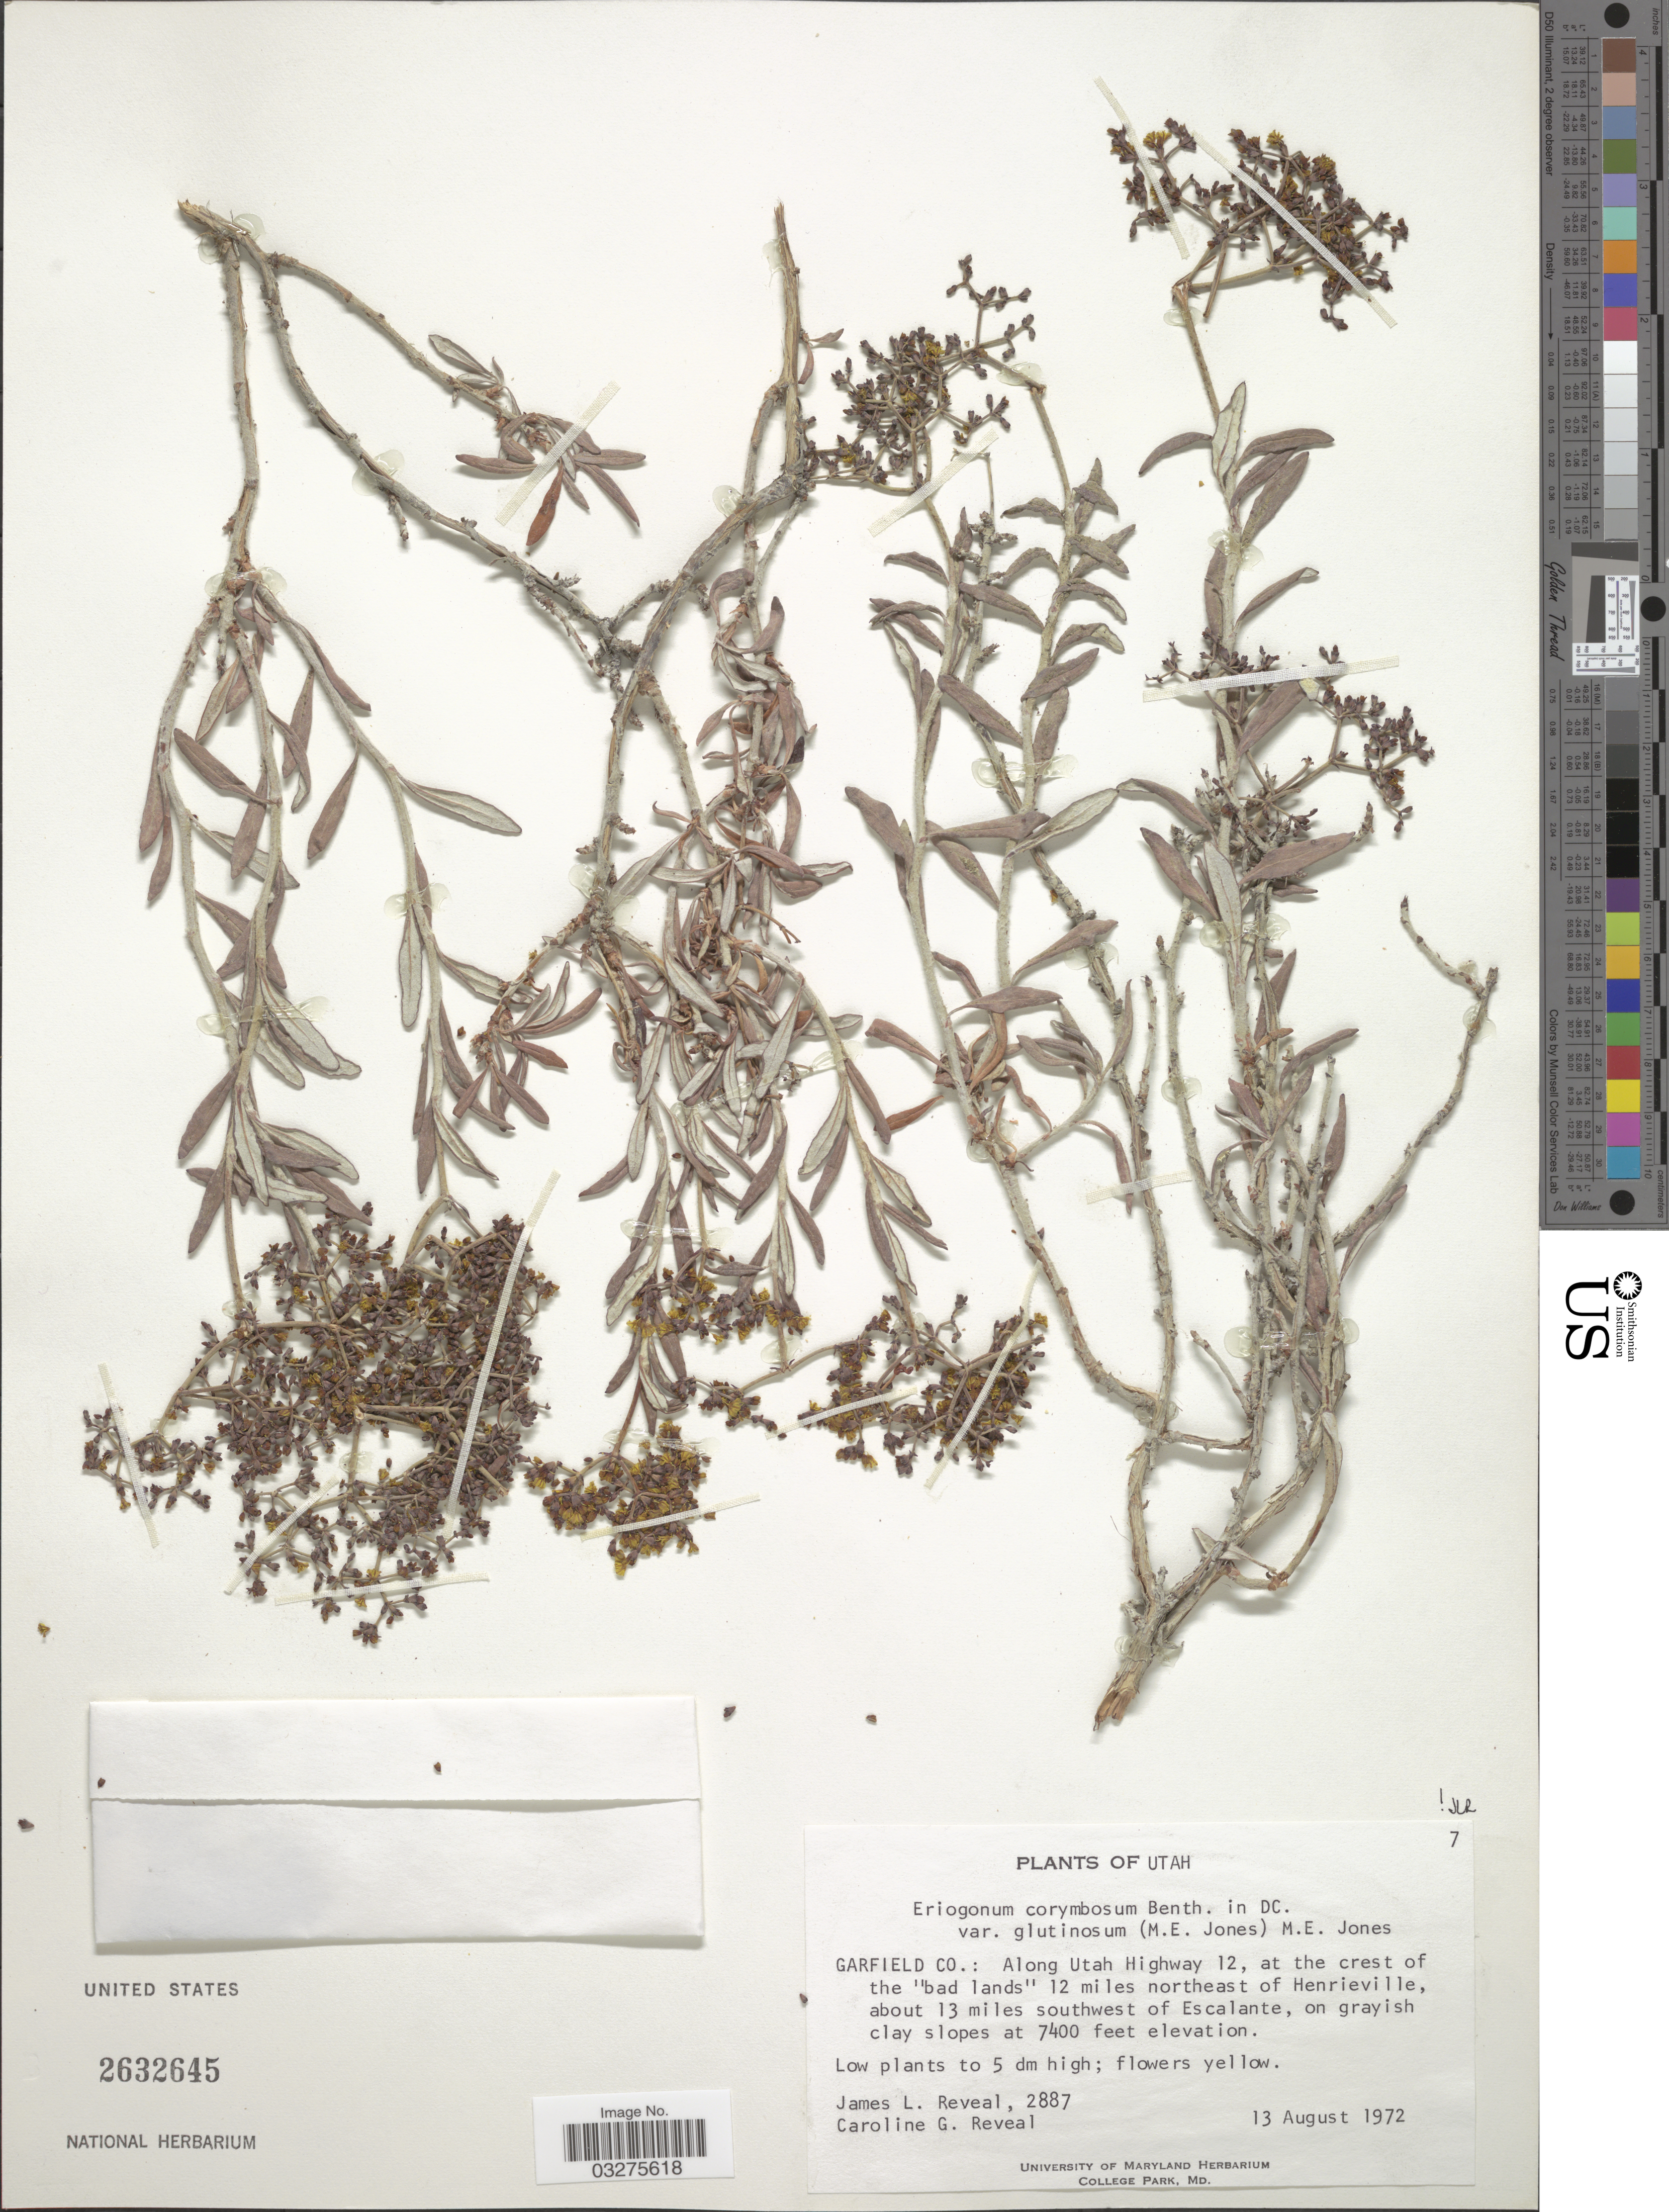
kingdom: Plantae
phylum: Tracheophyta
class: Magnoliopsida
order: Caryophyllales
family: Polygonaceae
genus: Eriogonum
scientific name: Eriogonum corymbosum var. glutinosum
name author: (M.E. Jones) M.E. Jones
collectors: J. L. Reveal & C. G. Reveal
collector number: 2887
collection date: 1972-08-13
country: United States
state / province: Utah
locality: Garfield Co.: Along Utah Highway 12, at the crest of the "bad lands" 12 miles northeast of Henrieville, about 13 miles southwest of Escalante.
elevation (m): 2256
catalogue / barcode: US 2632645